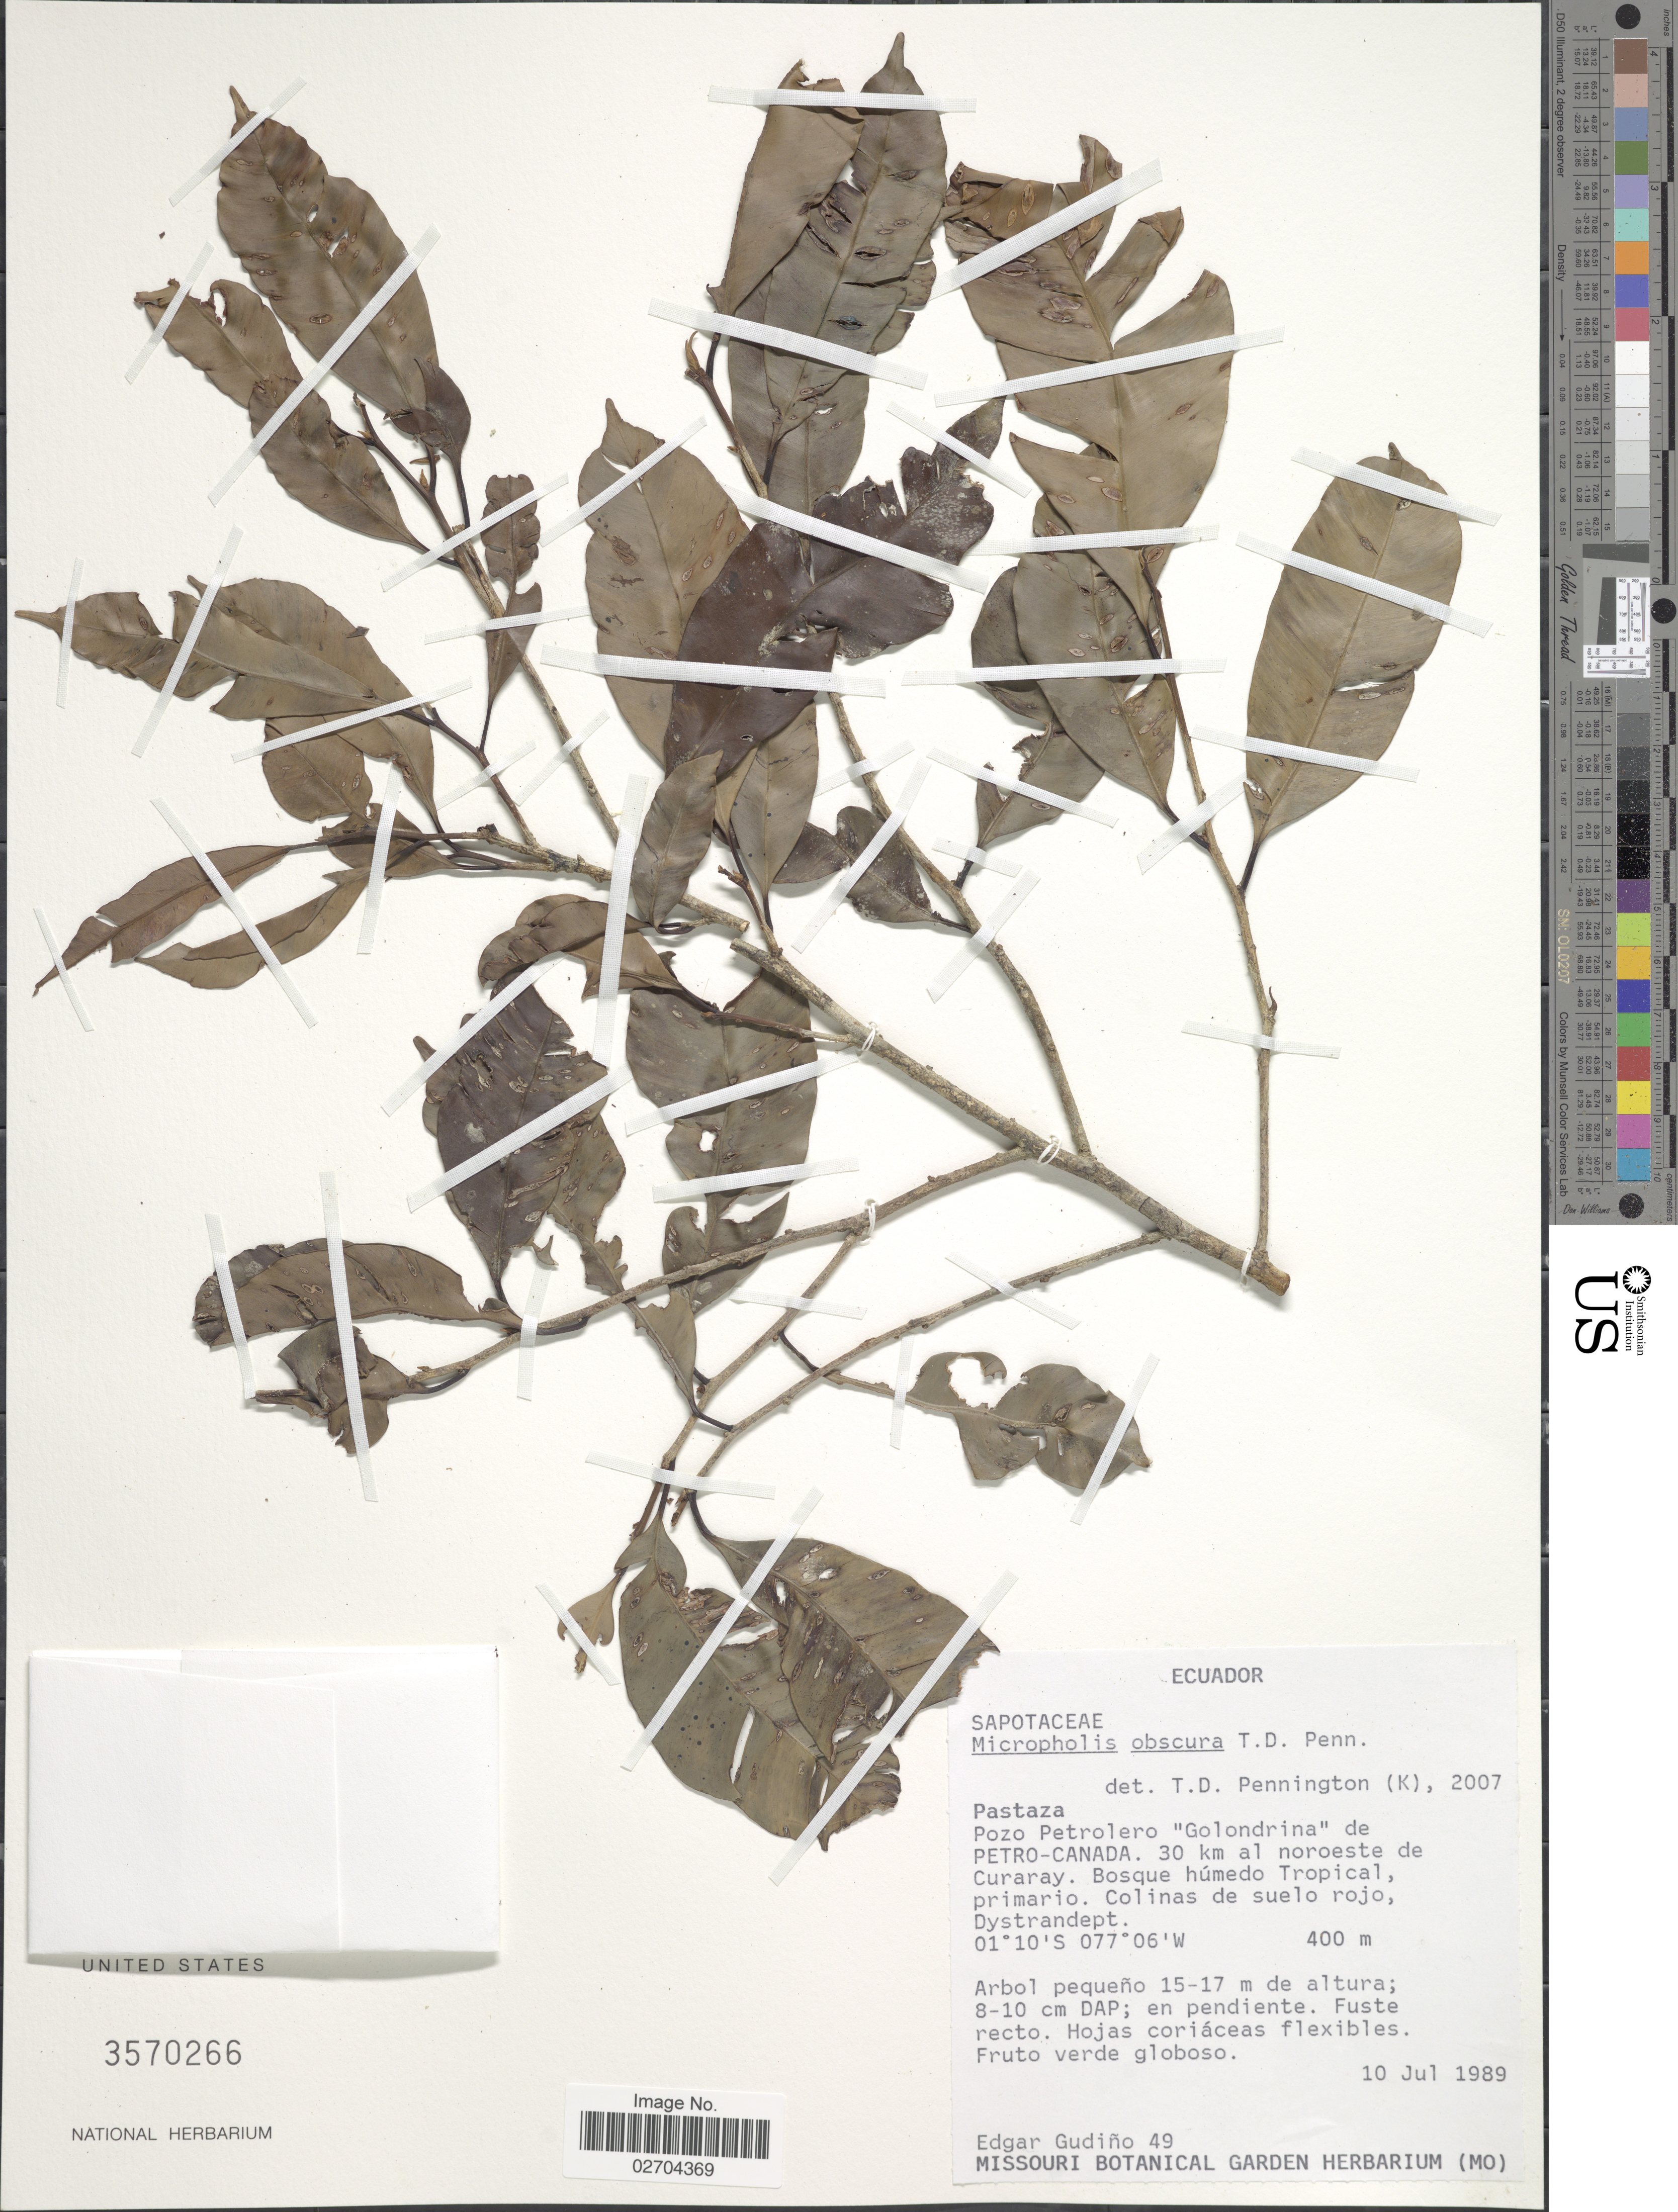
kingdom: Plantae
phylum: Tracheophyta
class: Magnoliopsida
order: Ericales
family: Sapotaceae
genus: Micropholis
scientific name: Micropholis obscura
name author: T.D. Penn.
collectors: E. Gudiño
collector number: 49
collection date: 1989-07-10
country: Ecuador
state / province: Pastaza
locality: Pastaza, Pozo petrolero "Golondrina"de Petro-Canada. 30 km al noroeste de Curaray.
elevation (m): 400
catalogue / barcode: US 3570266